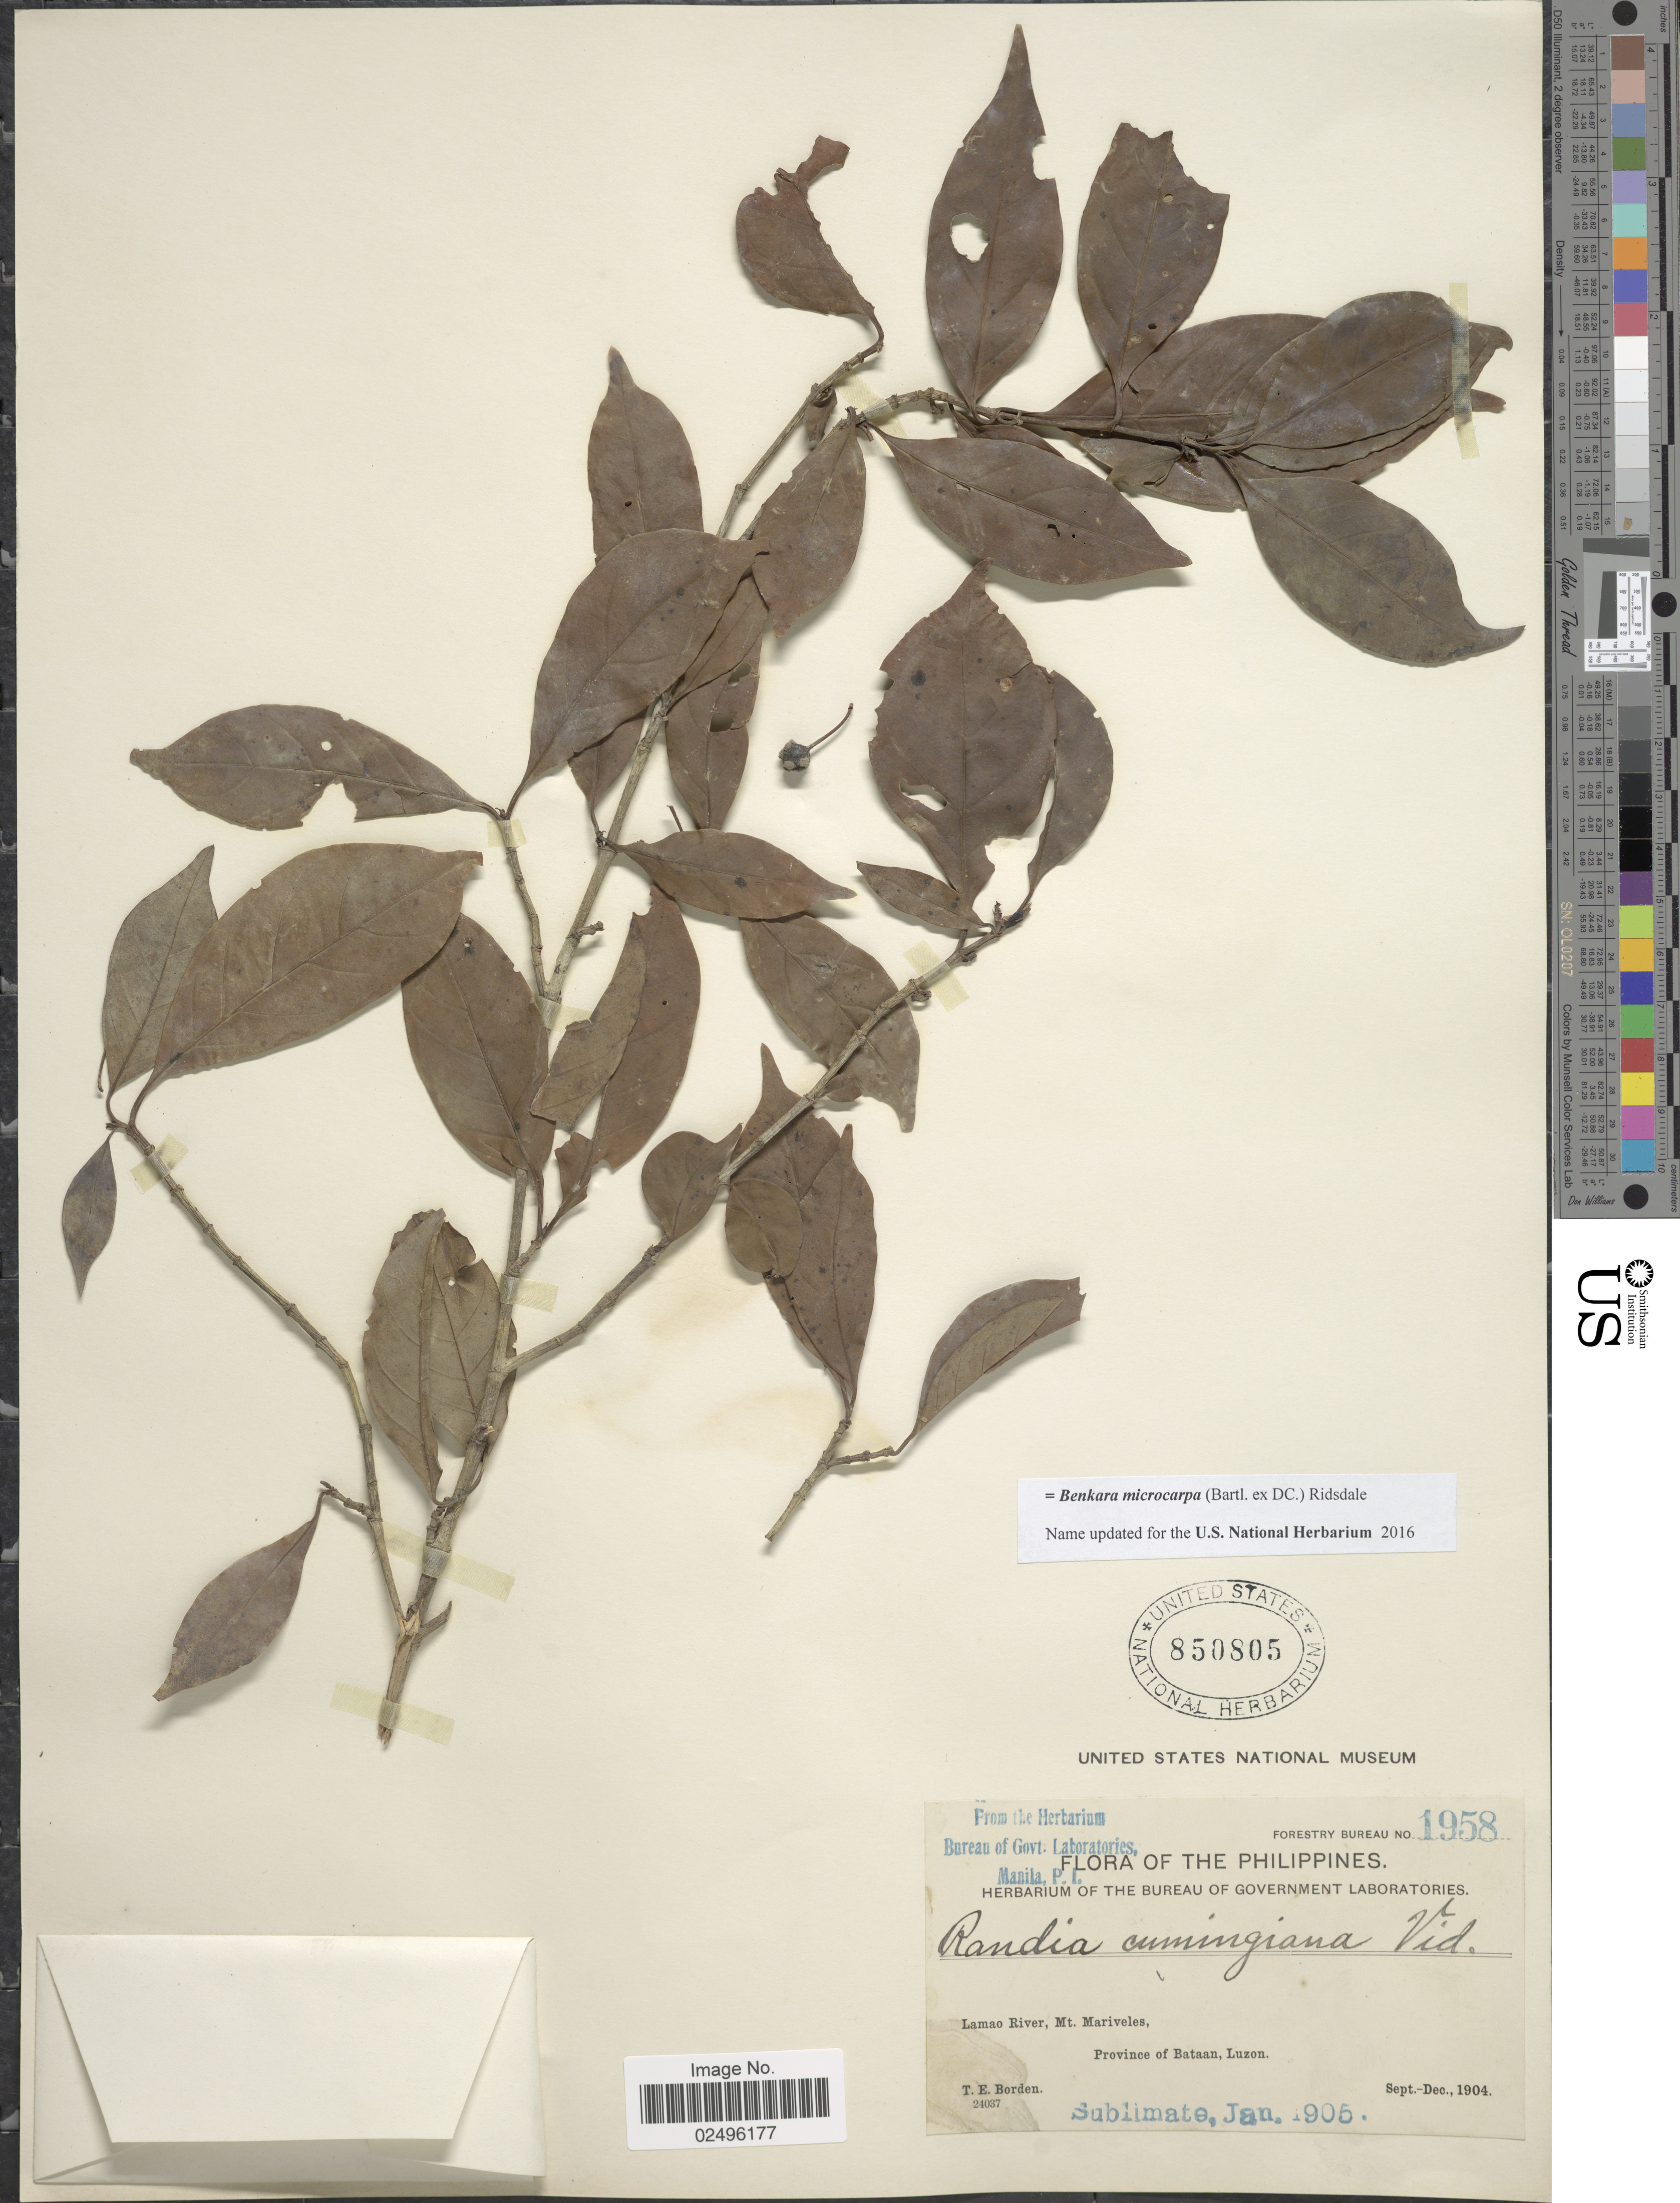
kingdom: Plantae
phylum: Tracheophyta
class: Magnoliopsida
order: Gentianales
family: Rubiaceae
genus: Fagerlindia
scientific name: Fagerlindia microcarpa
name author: (Bartl. ex DC.) Ridsdale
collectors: T. E. Borden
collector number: Forestry Bureau 1958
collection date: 1904-09/1904-12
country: Philippines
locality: Lamao River, Mt. Mariveles, Province of Bataan, Luzon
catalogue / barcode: US 850805